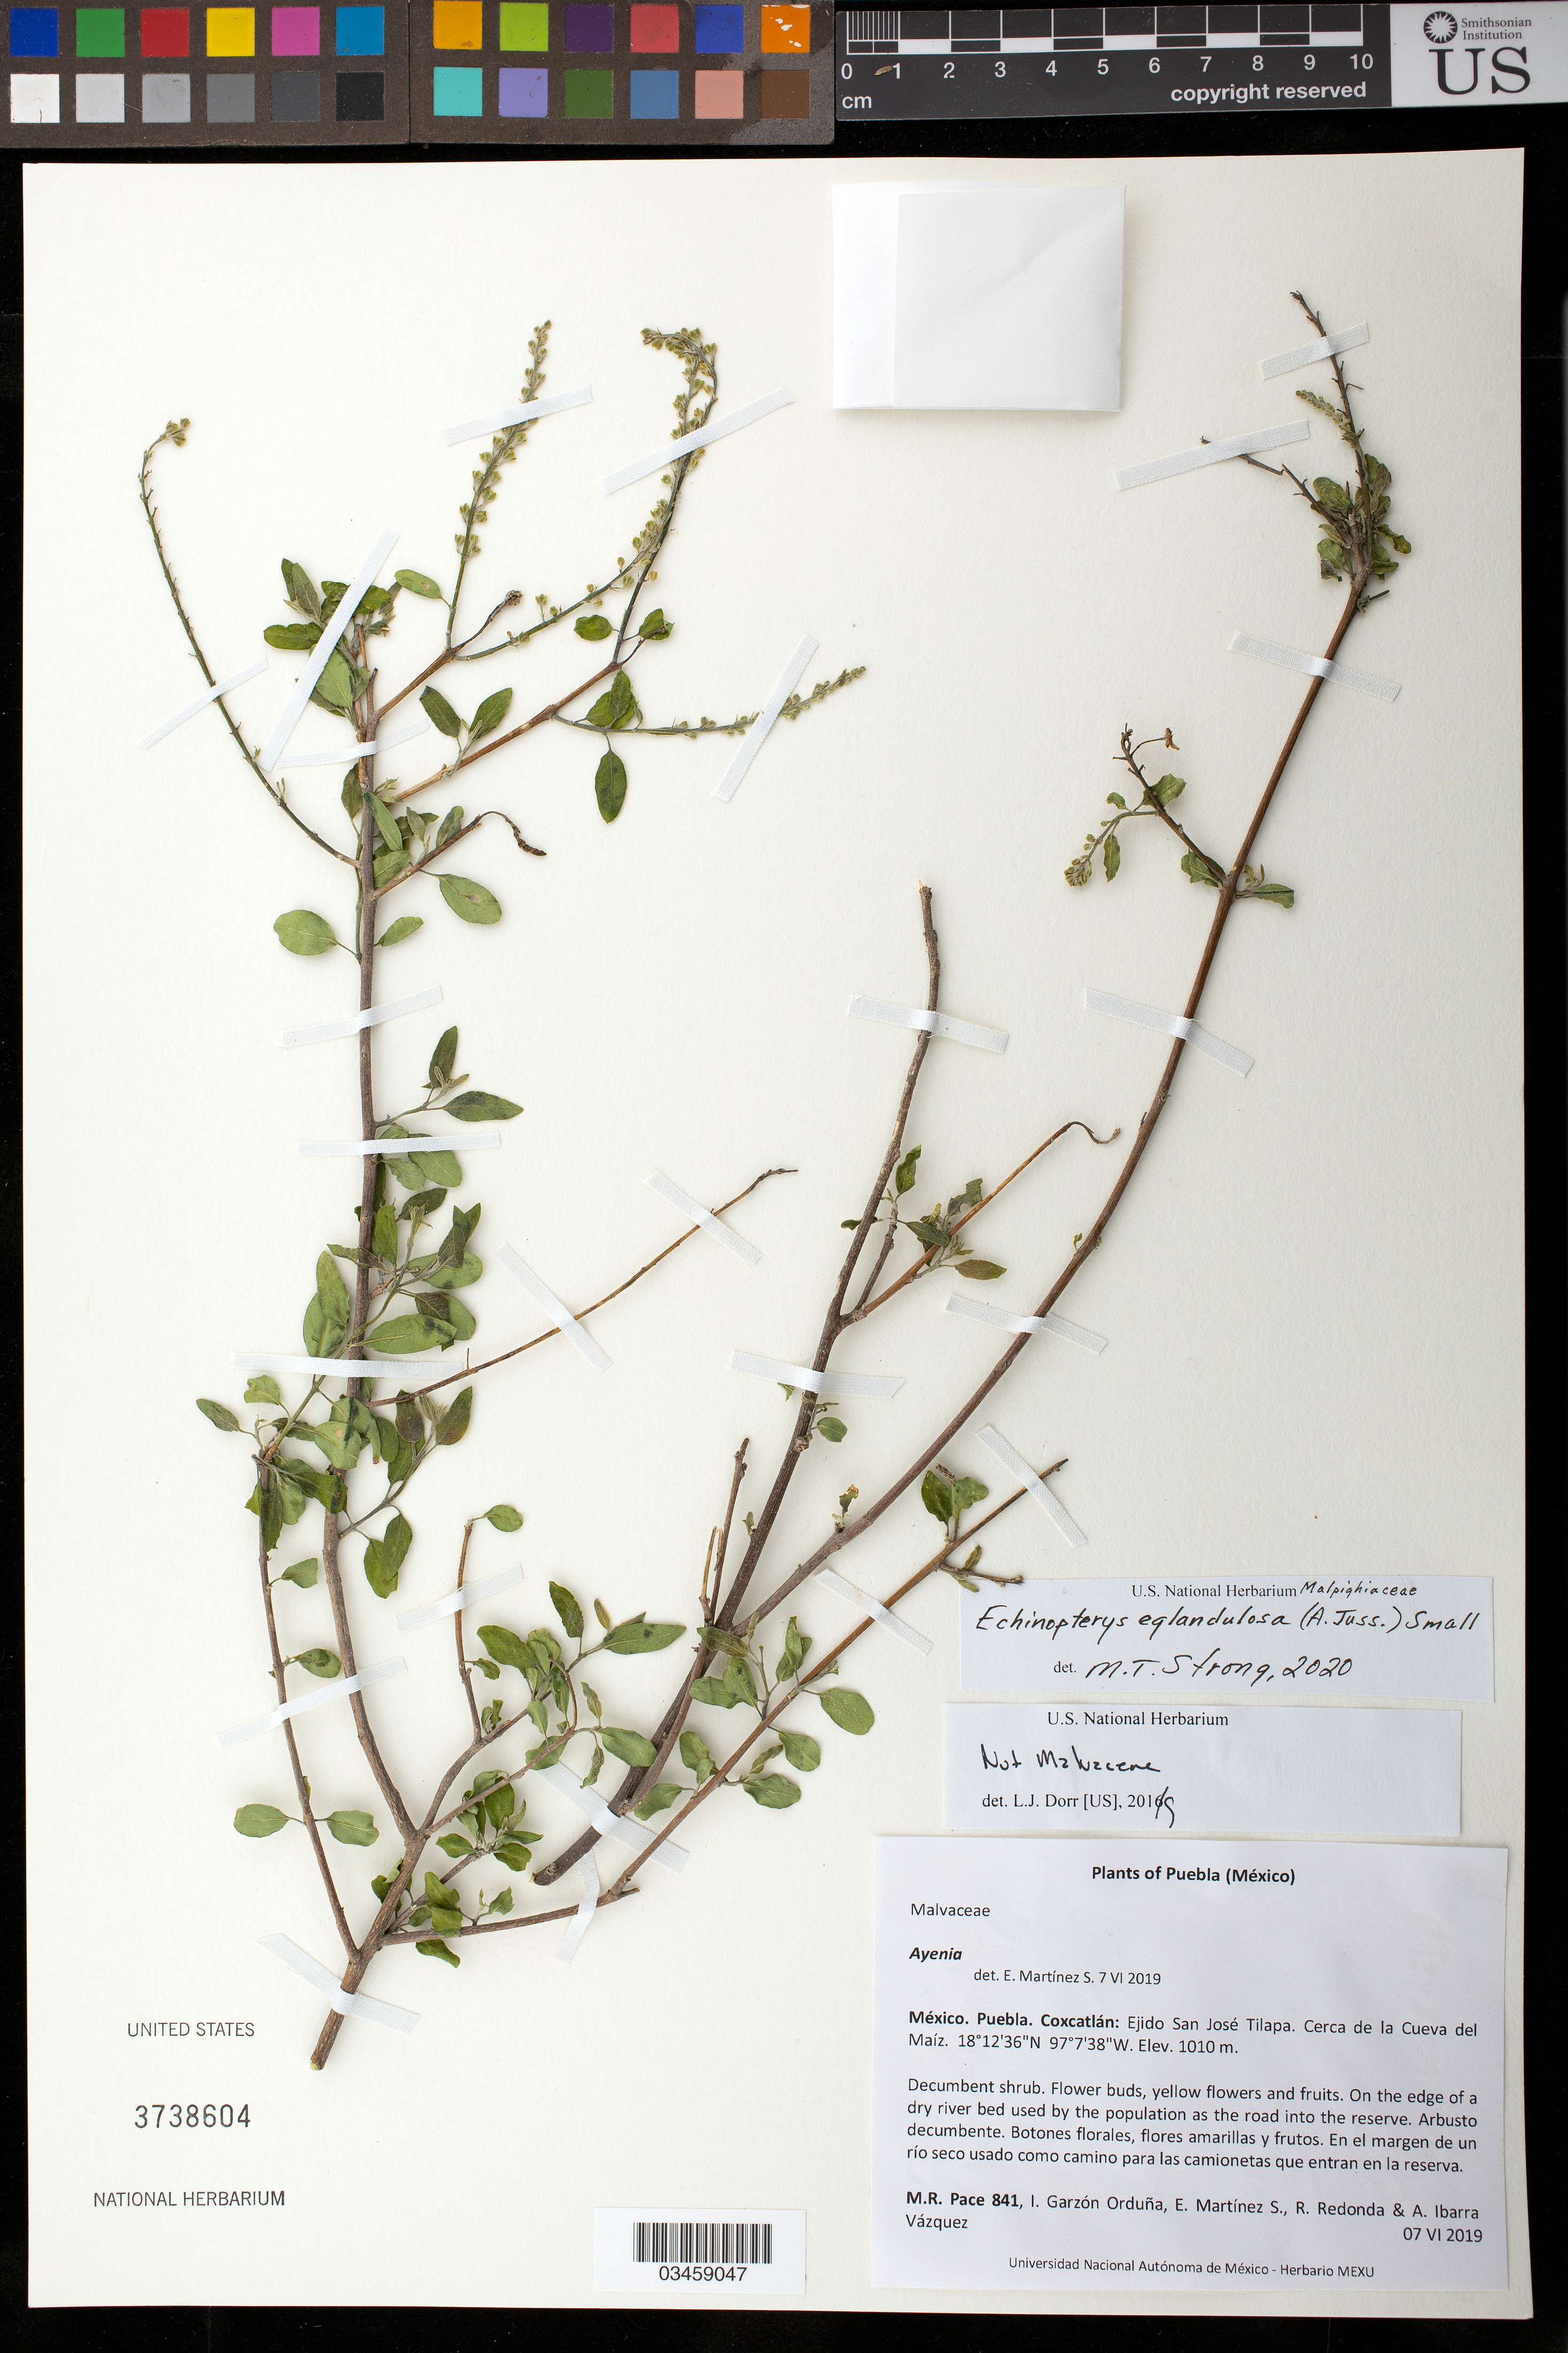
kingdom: Plantae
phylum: Tracheophyta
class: Magnoliopsida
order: Malpighiales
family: Malpighiaceae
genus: Echinopterys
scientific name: Echinopterys eglandulosa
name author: (A. Juss.) Small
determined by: Strong, Mark T., (BOT), Smithsonian Institution - National Museum of Natural History (UNITED STATES)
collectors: M. R. Pace, I. Garzón Orduna, E. Martínez S., R. Redonda-Martínez & A. Ibarra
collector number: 841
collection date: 2019-06-07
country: Mexico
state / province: Puebla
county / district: Coxcatlán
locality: Ejido San Jose Tilapa. Cerca de la Cueva del Maiz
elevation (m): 1010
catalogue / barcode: US 3738604